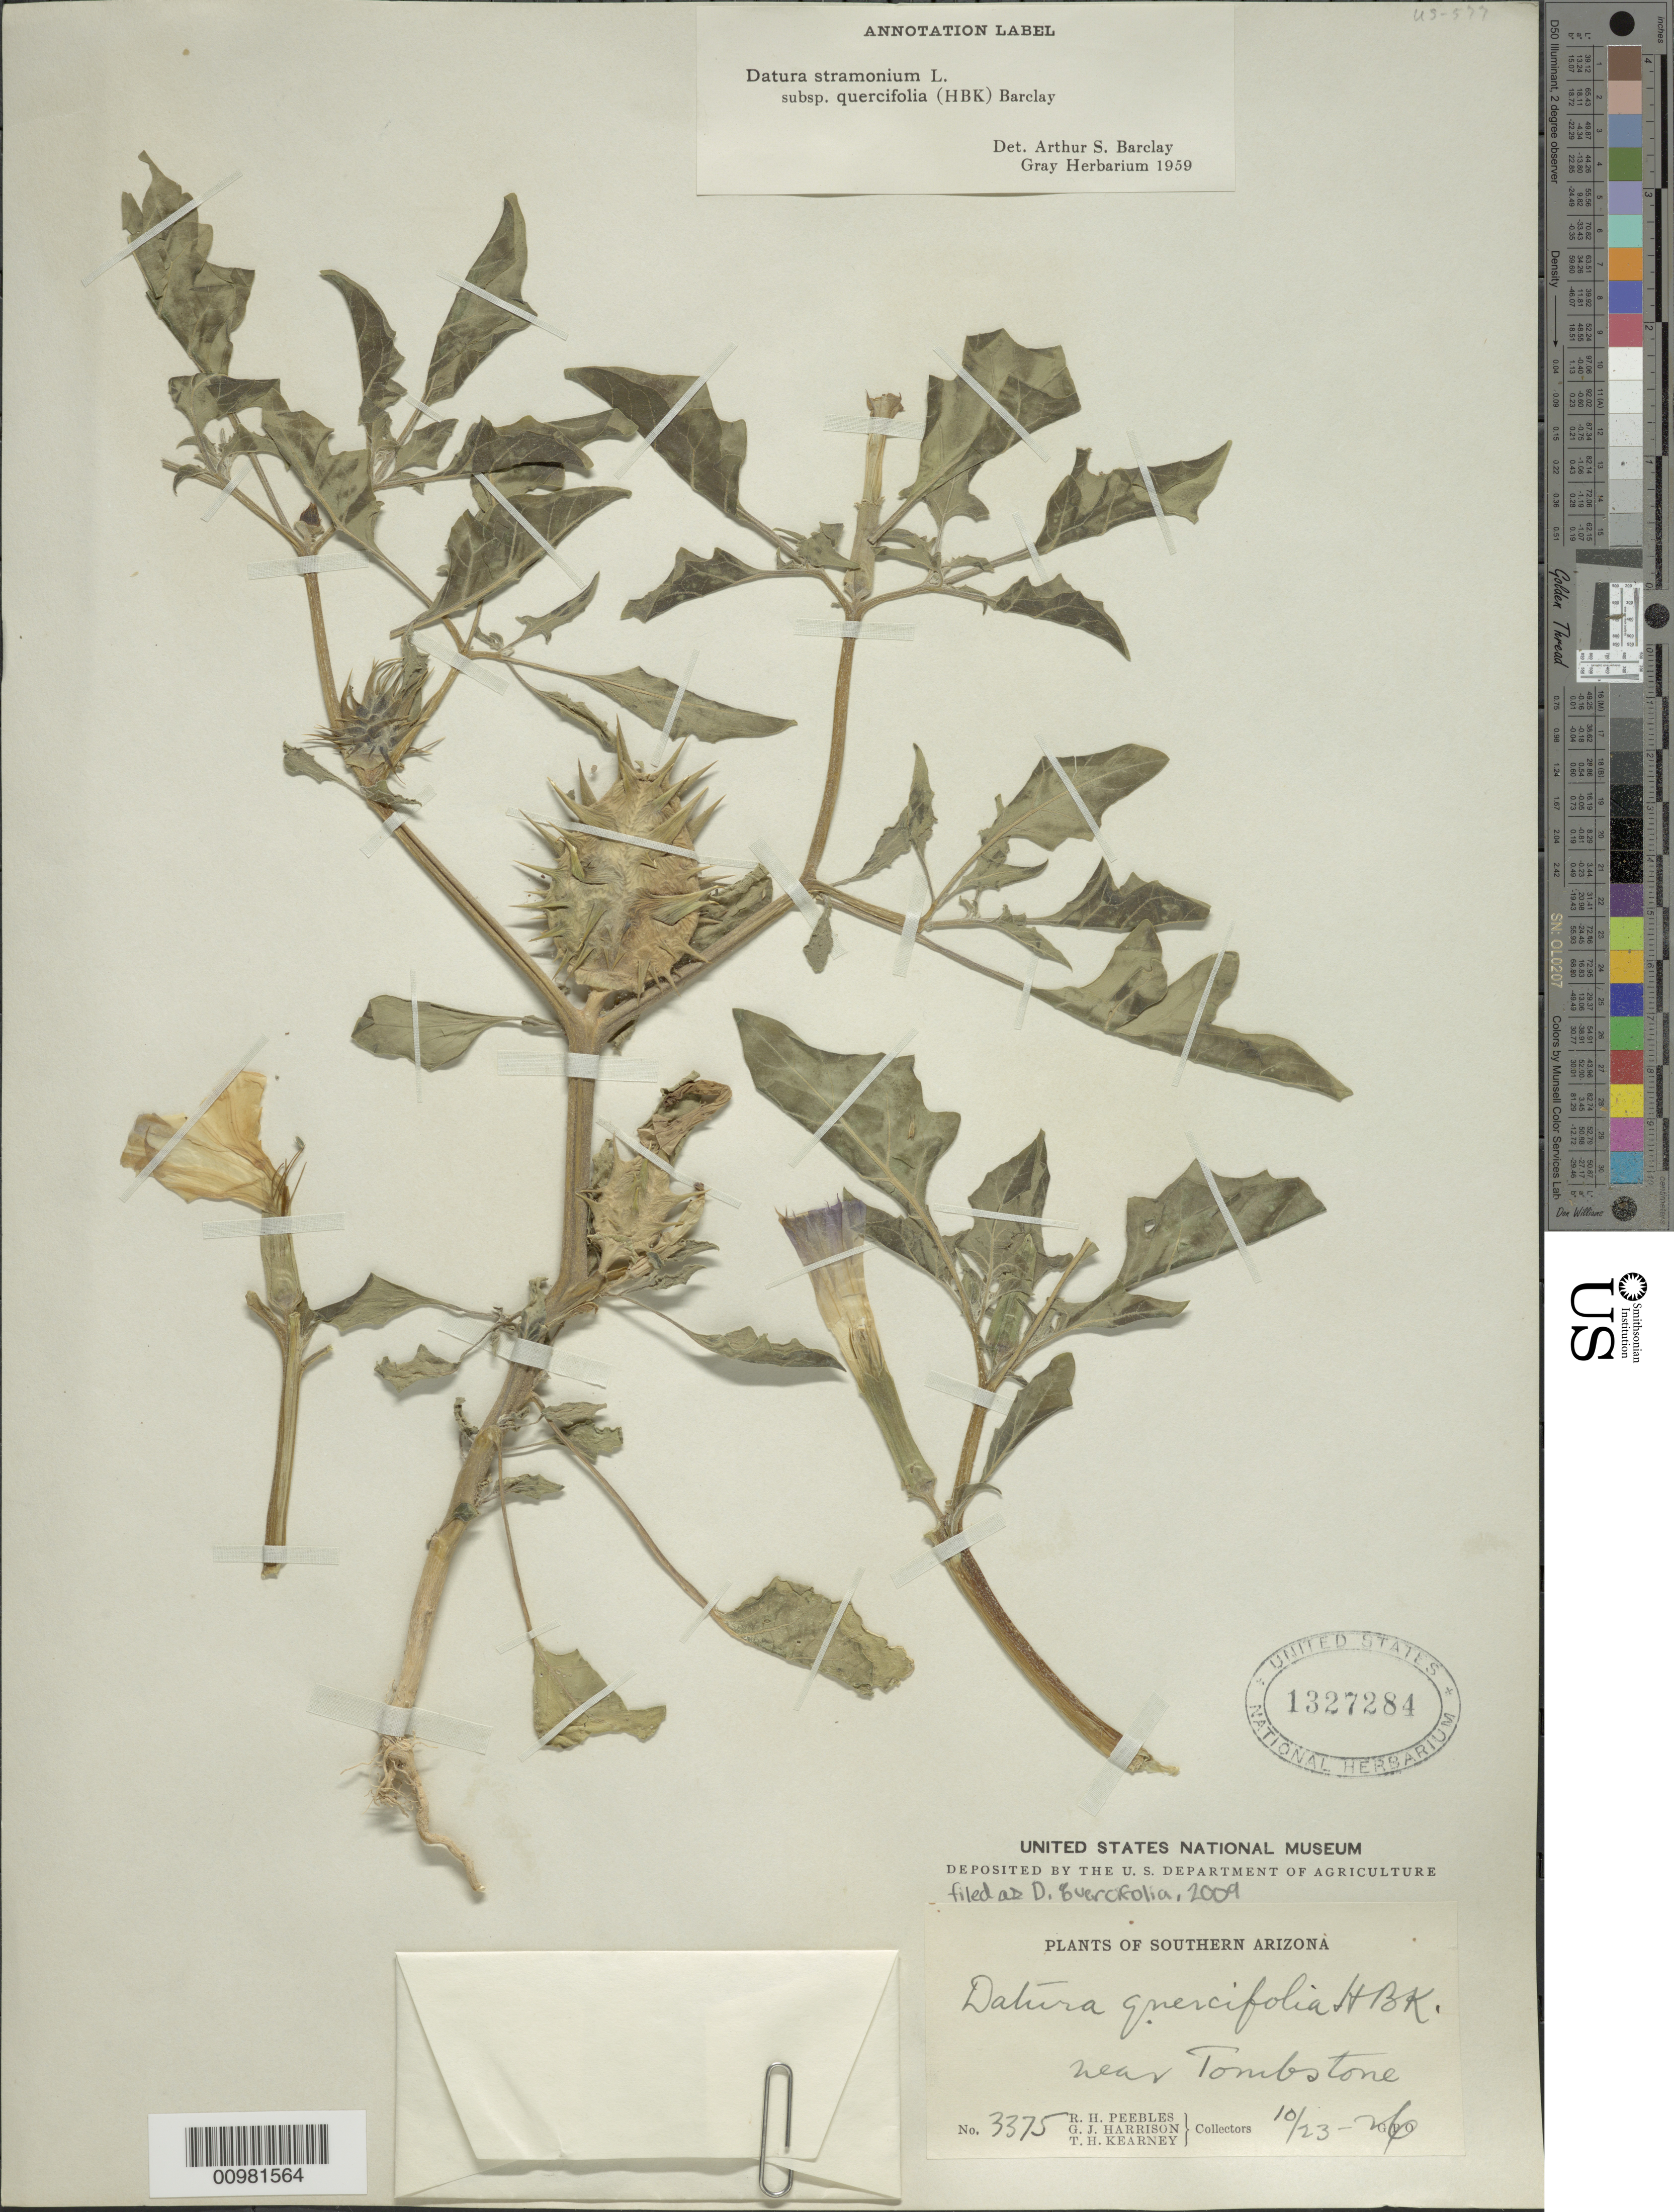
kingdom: Plantae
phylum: Tracheophyta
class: Magnoliopsida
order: Solanales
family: Solanaceae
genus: Datura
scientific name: Datura quercifolia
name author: Kunth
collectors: R. H. Peebles & G. J. Harrison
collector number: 3375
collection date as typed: Oct 1923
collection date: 1923-10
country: United States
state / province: Arizona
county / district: Cochise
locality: Near Tombstone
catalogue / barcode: US 1327284